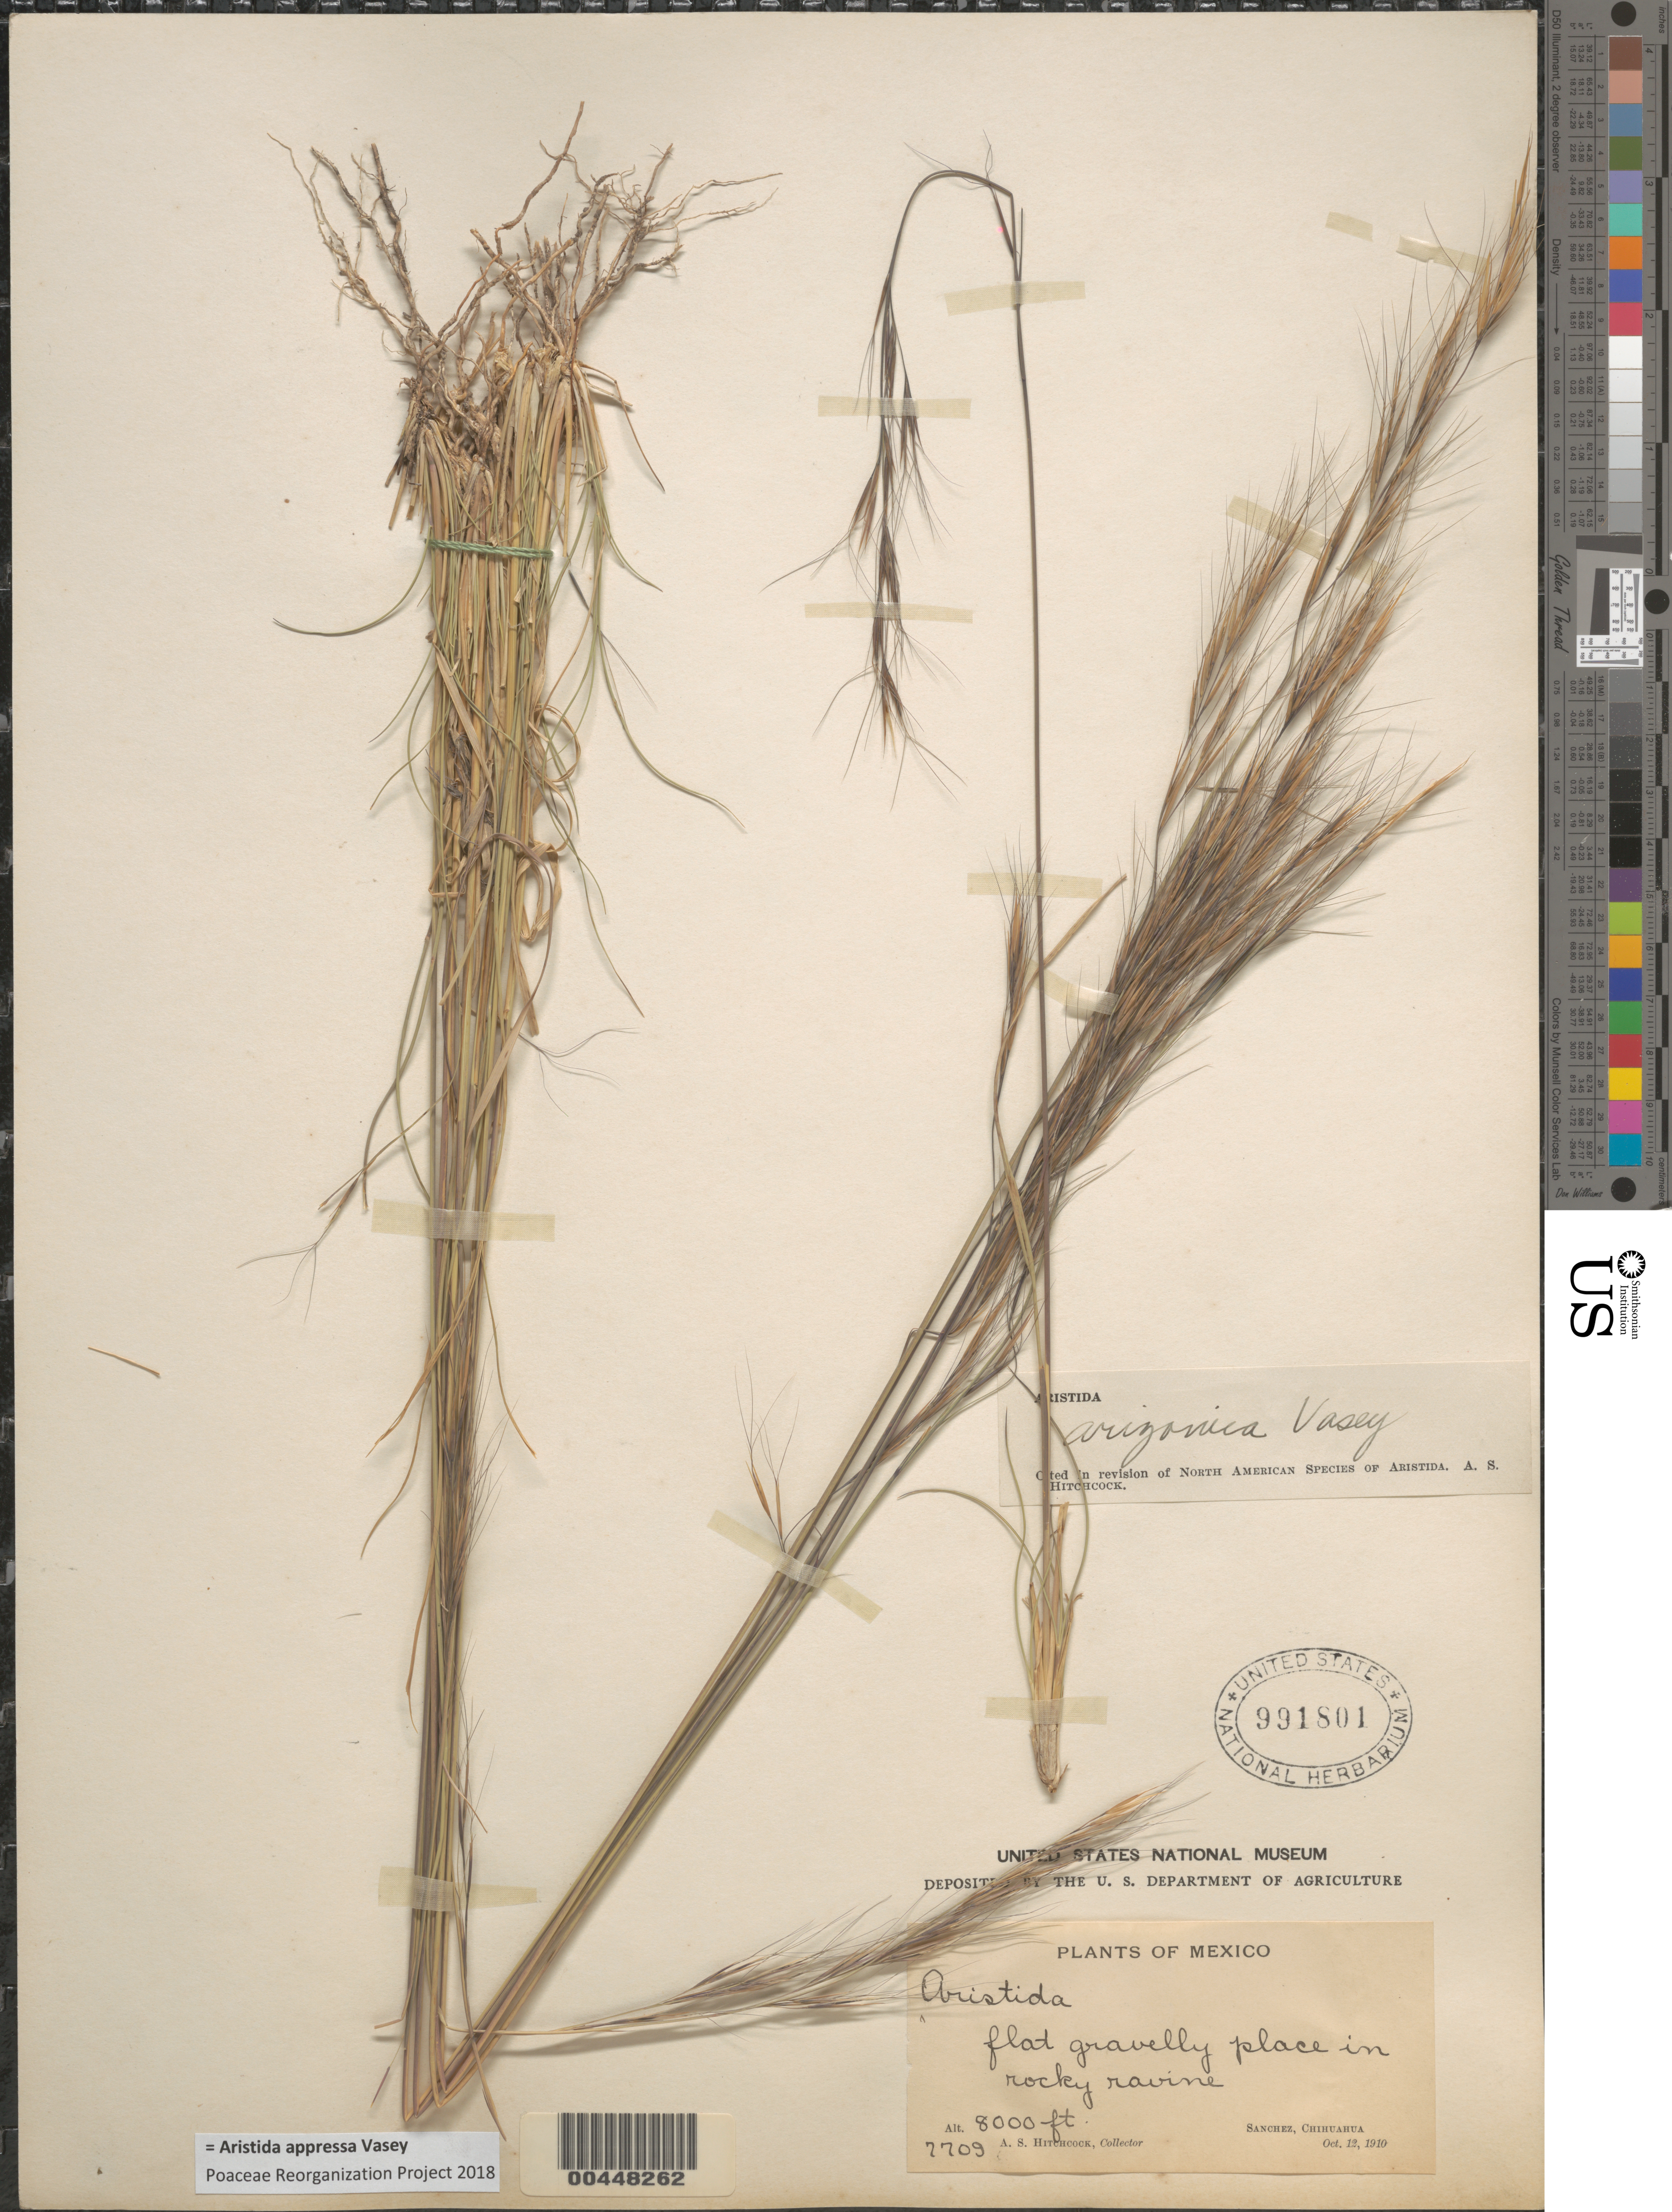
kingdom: Plantae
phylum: Tracheophyta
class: Liliopsida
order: Poales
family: Poaceae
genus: Aristida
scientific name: Aristida appressa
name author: Vasey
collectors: A. S. Hitchcock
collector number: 7709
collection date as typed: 12 Oct 1910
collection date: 1910-10-12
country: Mexico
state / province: Chihuahua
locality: Sanchez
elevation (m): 2438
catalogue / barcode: US 991801